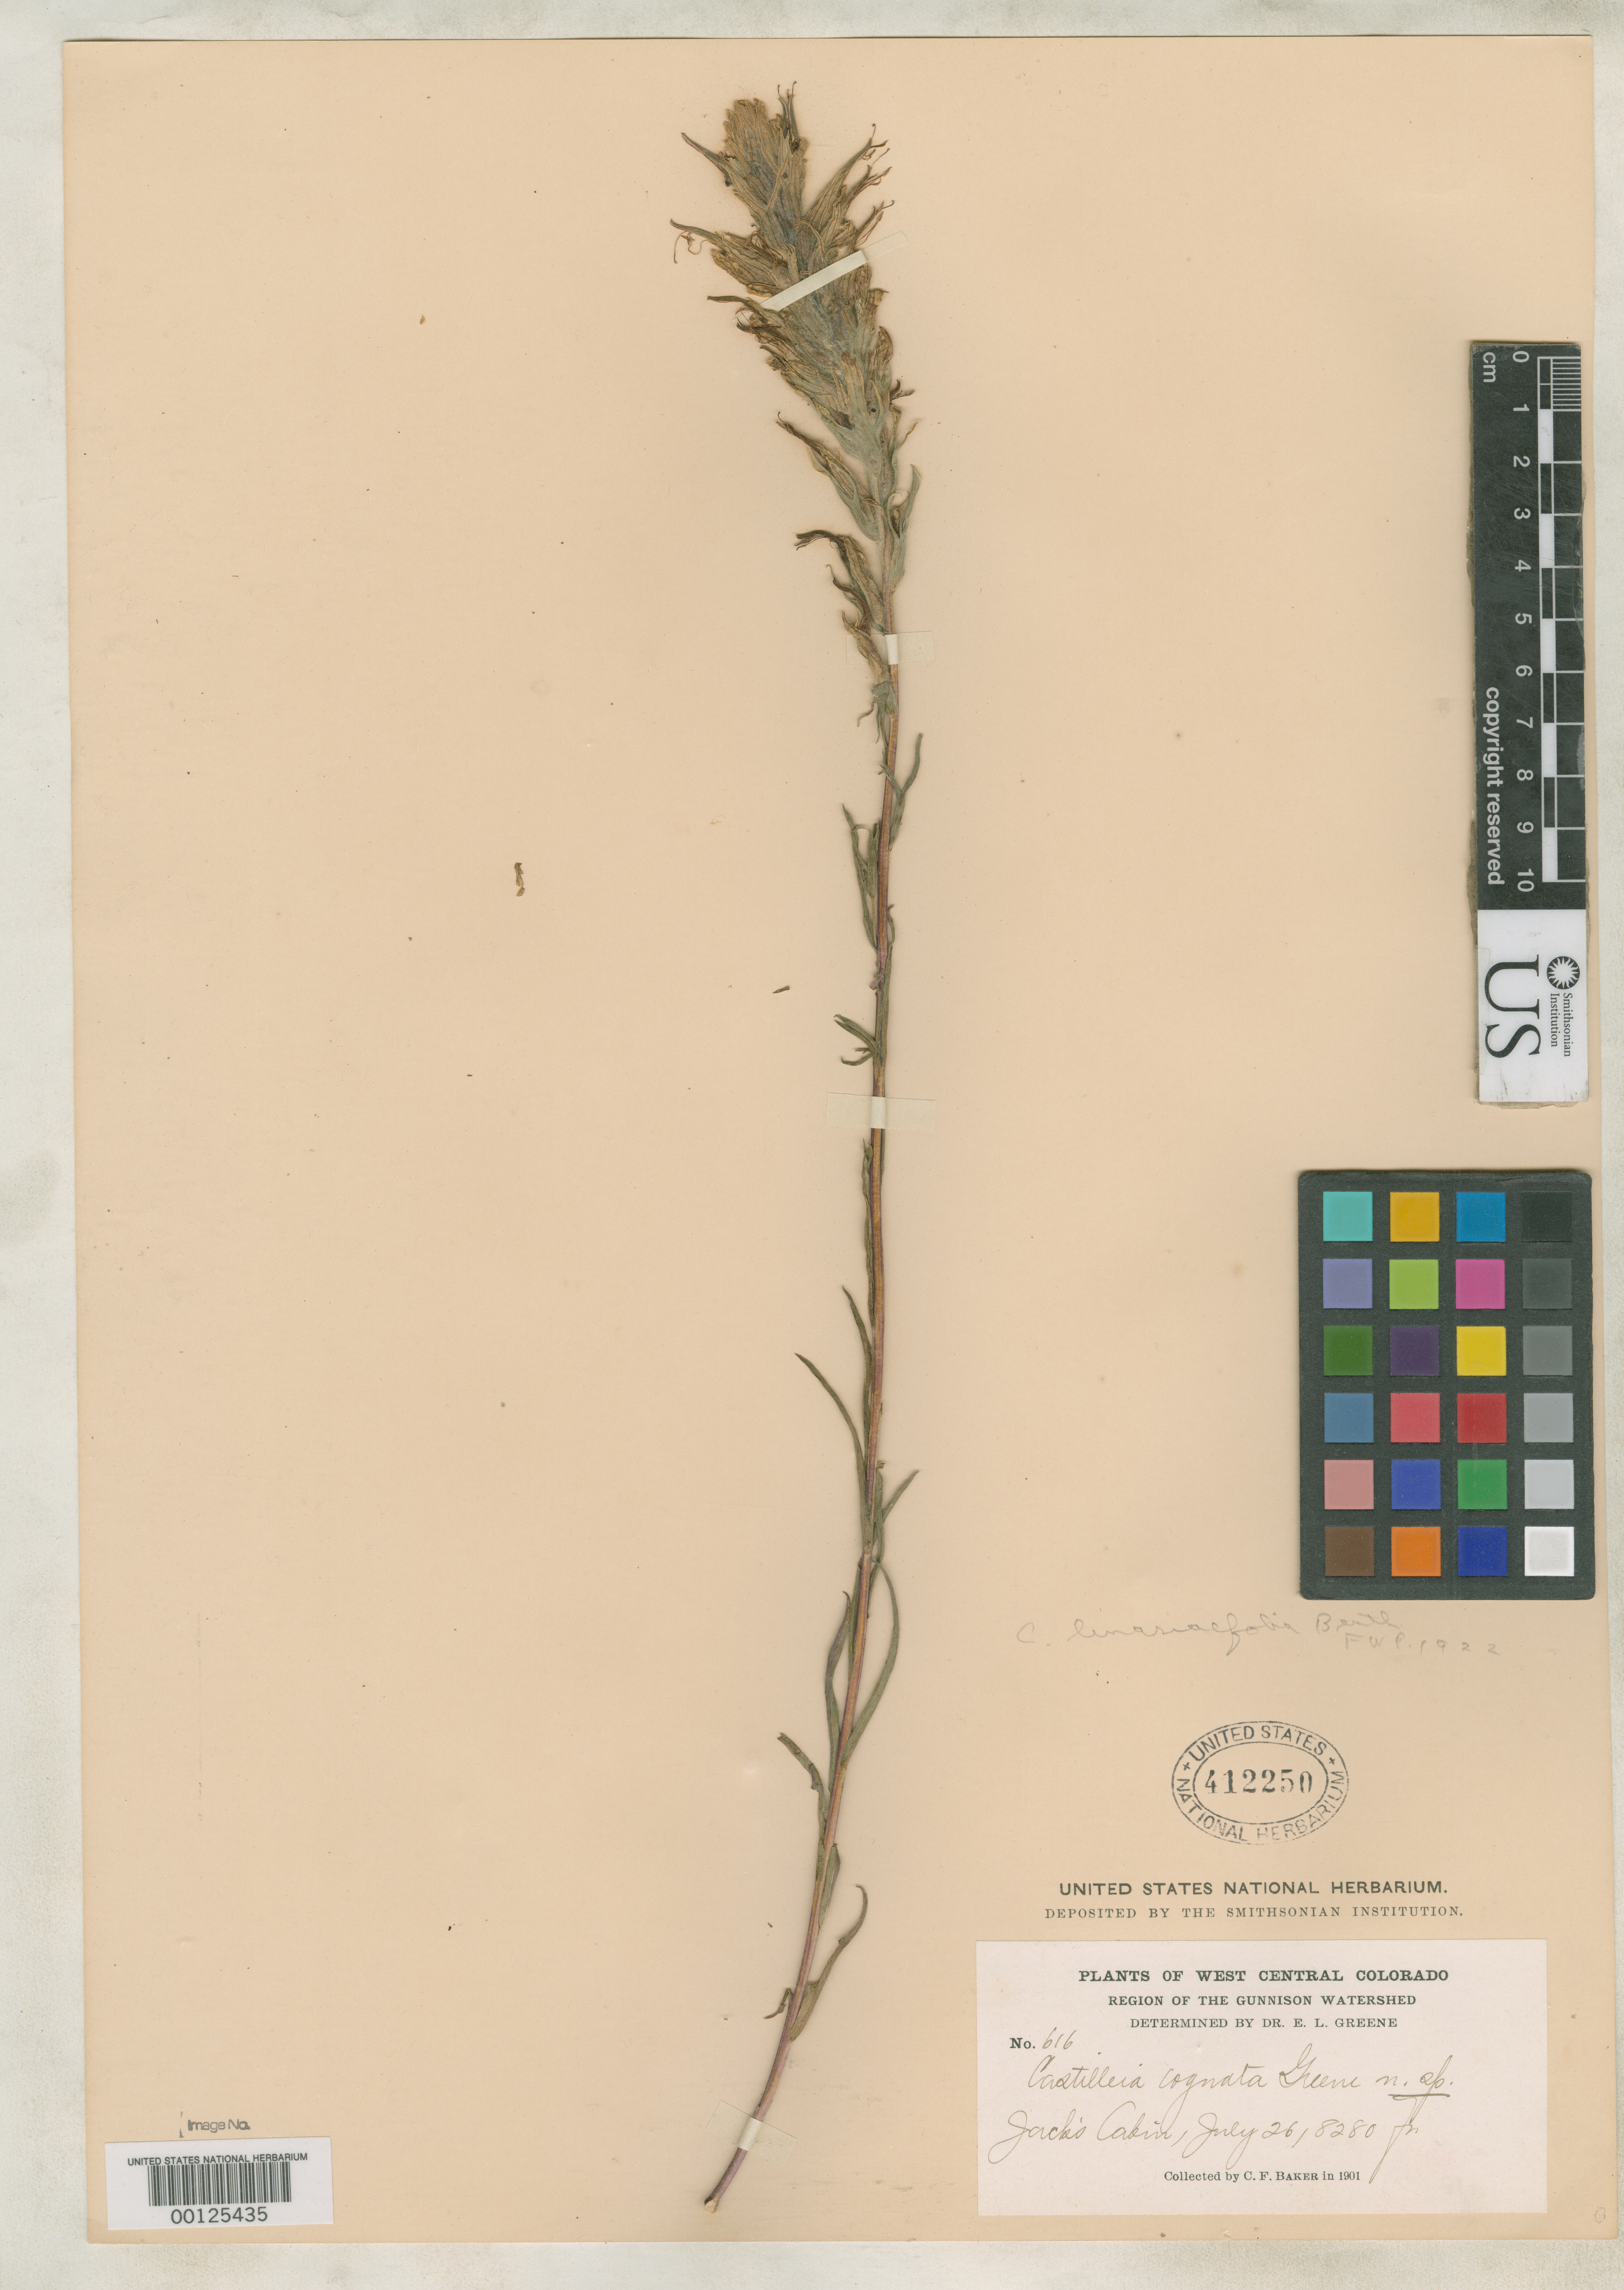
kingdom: Plantae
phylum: Tracheophyta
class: Magnoliopsida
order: Lamiales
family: Orobanchaceae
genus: Castilleja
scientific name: Castilleja cognata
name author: Greene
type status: Isotype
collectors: C. F. Baker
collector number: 616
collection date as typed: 07 Jul 1901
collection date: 1901-07-07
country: United States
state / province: Colorado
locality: Jock's cabin.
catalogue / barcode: US 412250